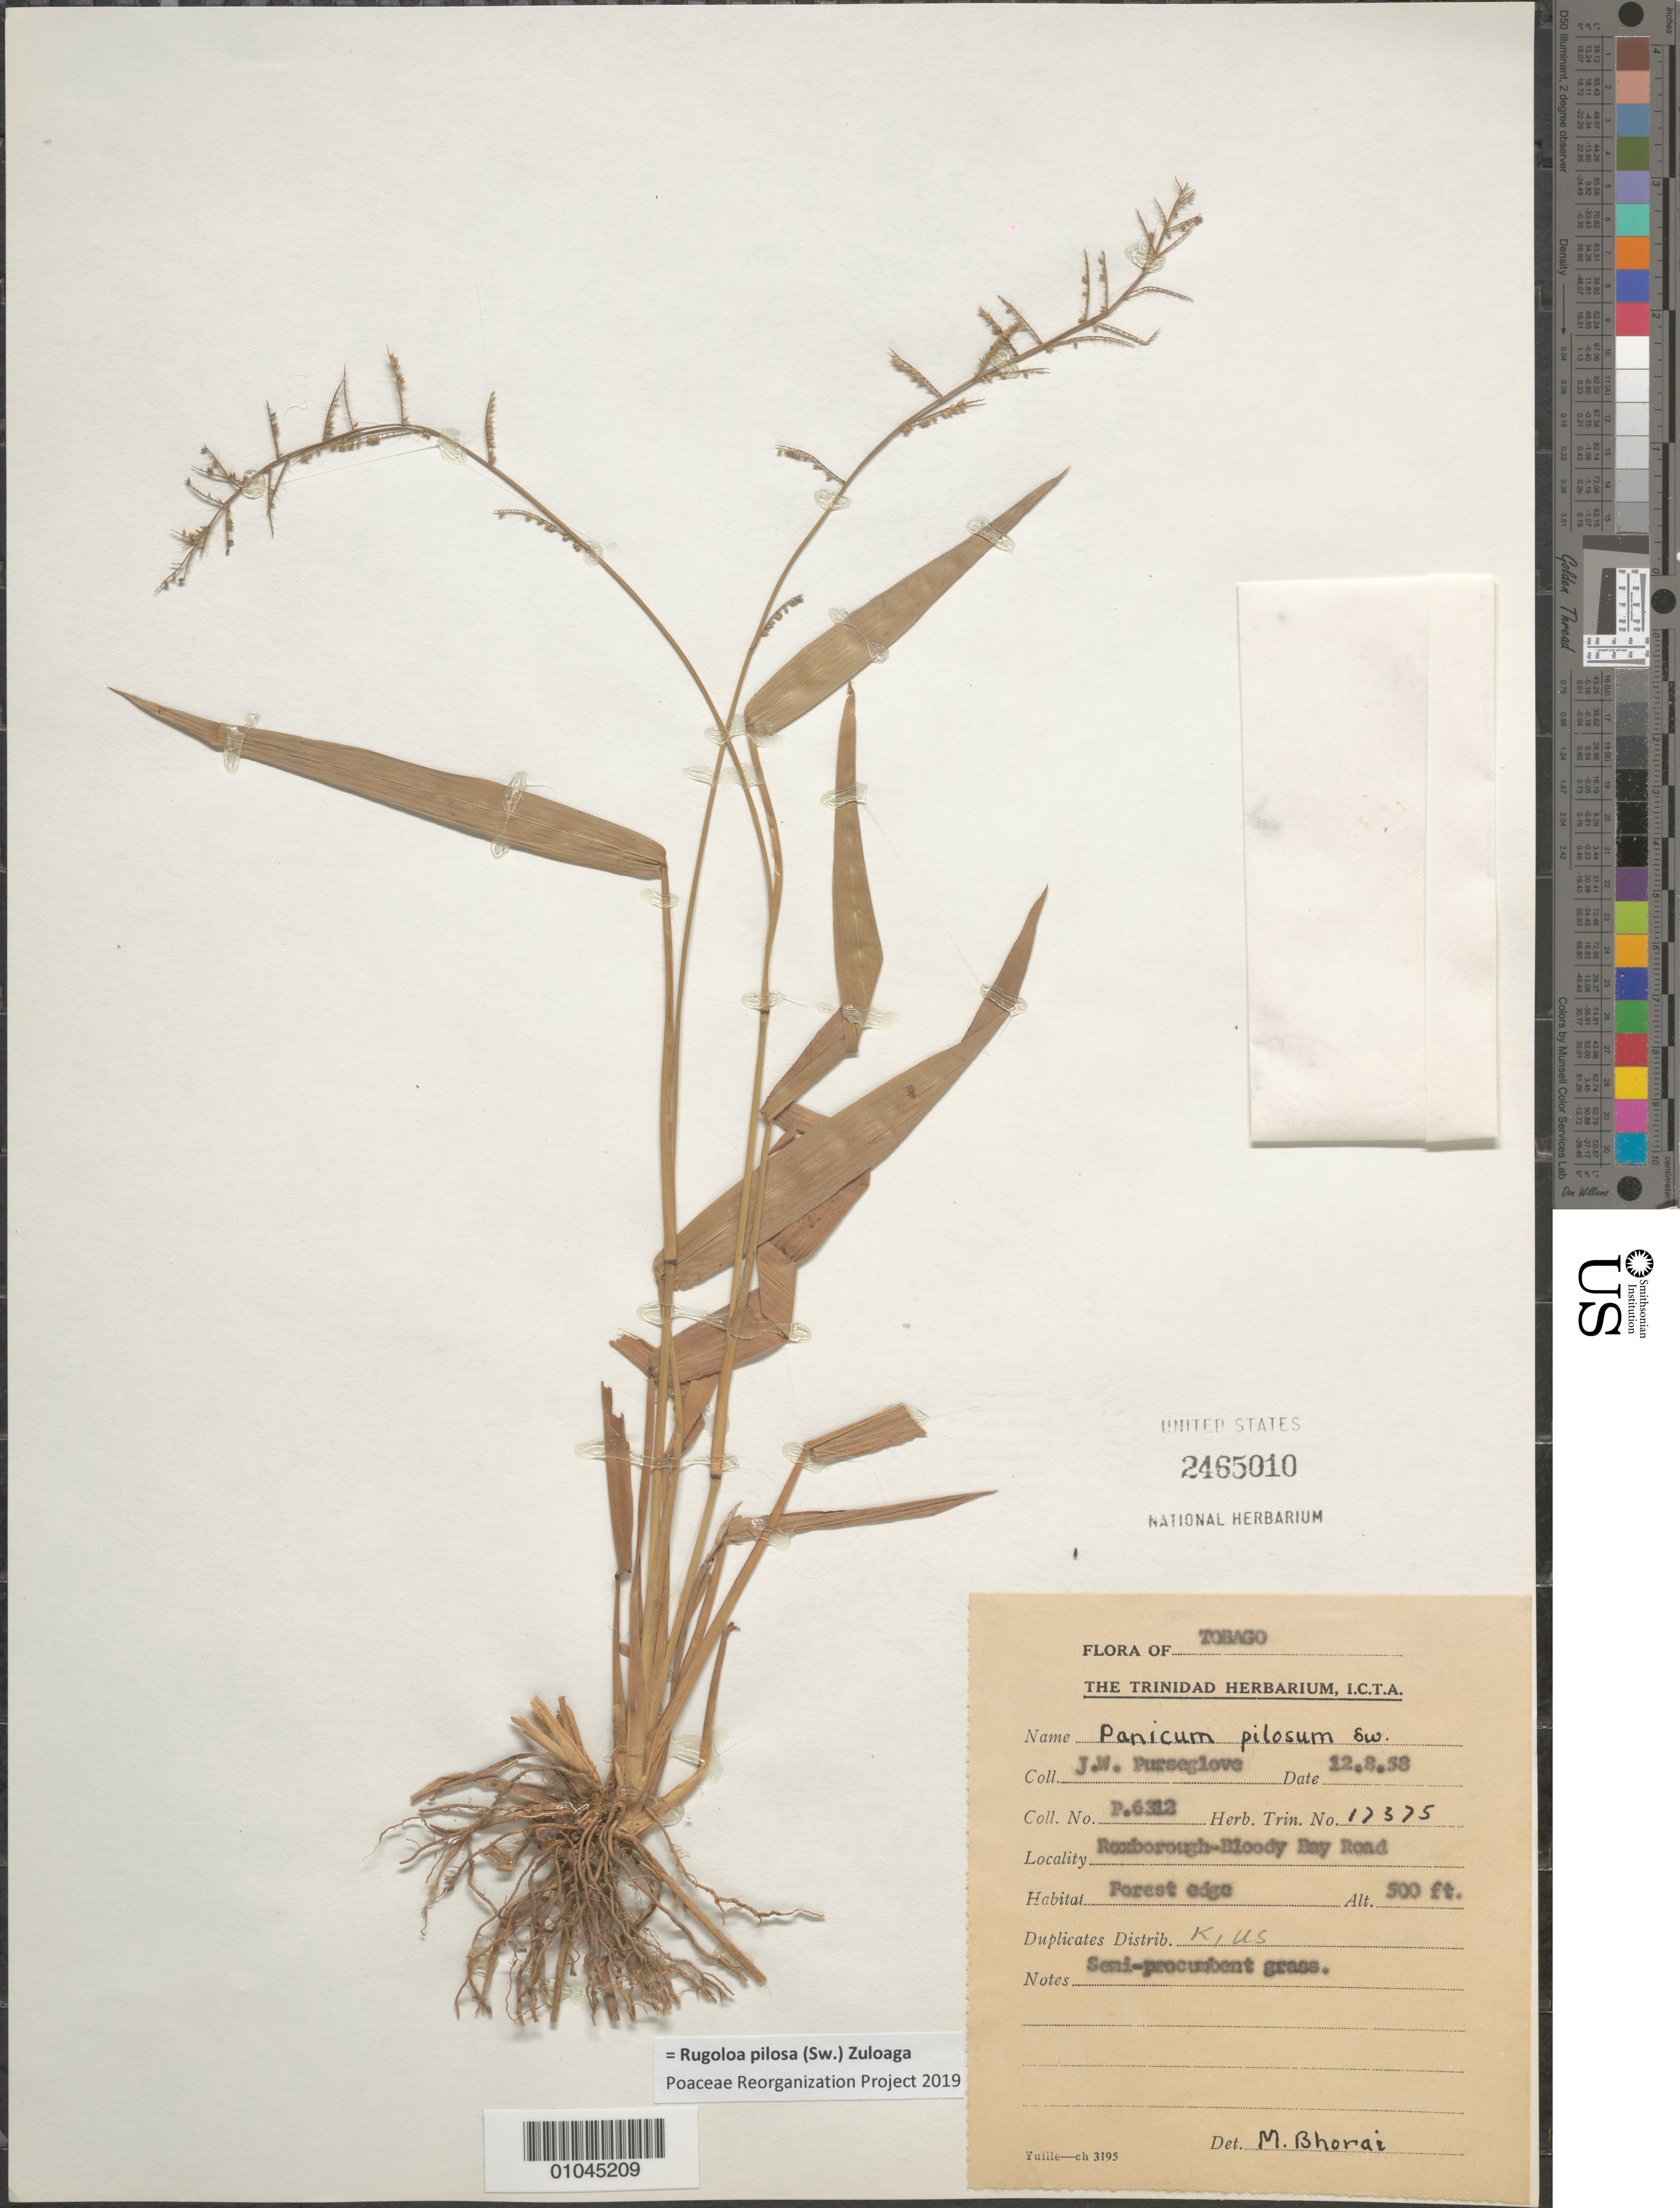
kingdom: Plantae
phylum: Tracheophyta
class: Liliopsida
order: Poales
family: Poaceae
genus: Panicum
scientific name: Panicum pilosum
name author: Sw.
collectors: J. Purseglove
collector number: P.6312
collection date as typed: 12 Aug 1958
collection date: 1958-08-12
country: Trinidad and Tobago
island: Tobago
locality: Roxborough, Bloody Bay Road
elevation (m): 152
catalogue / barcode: US 2465010